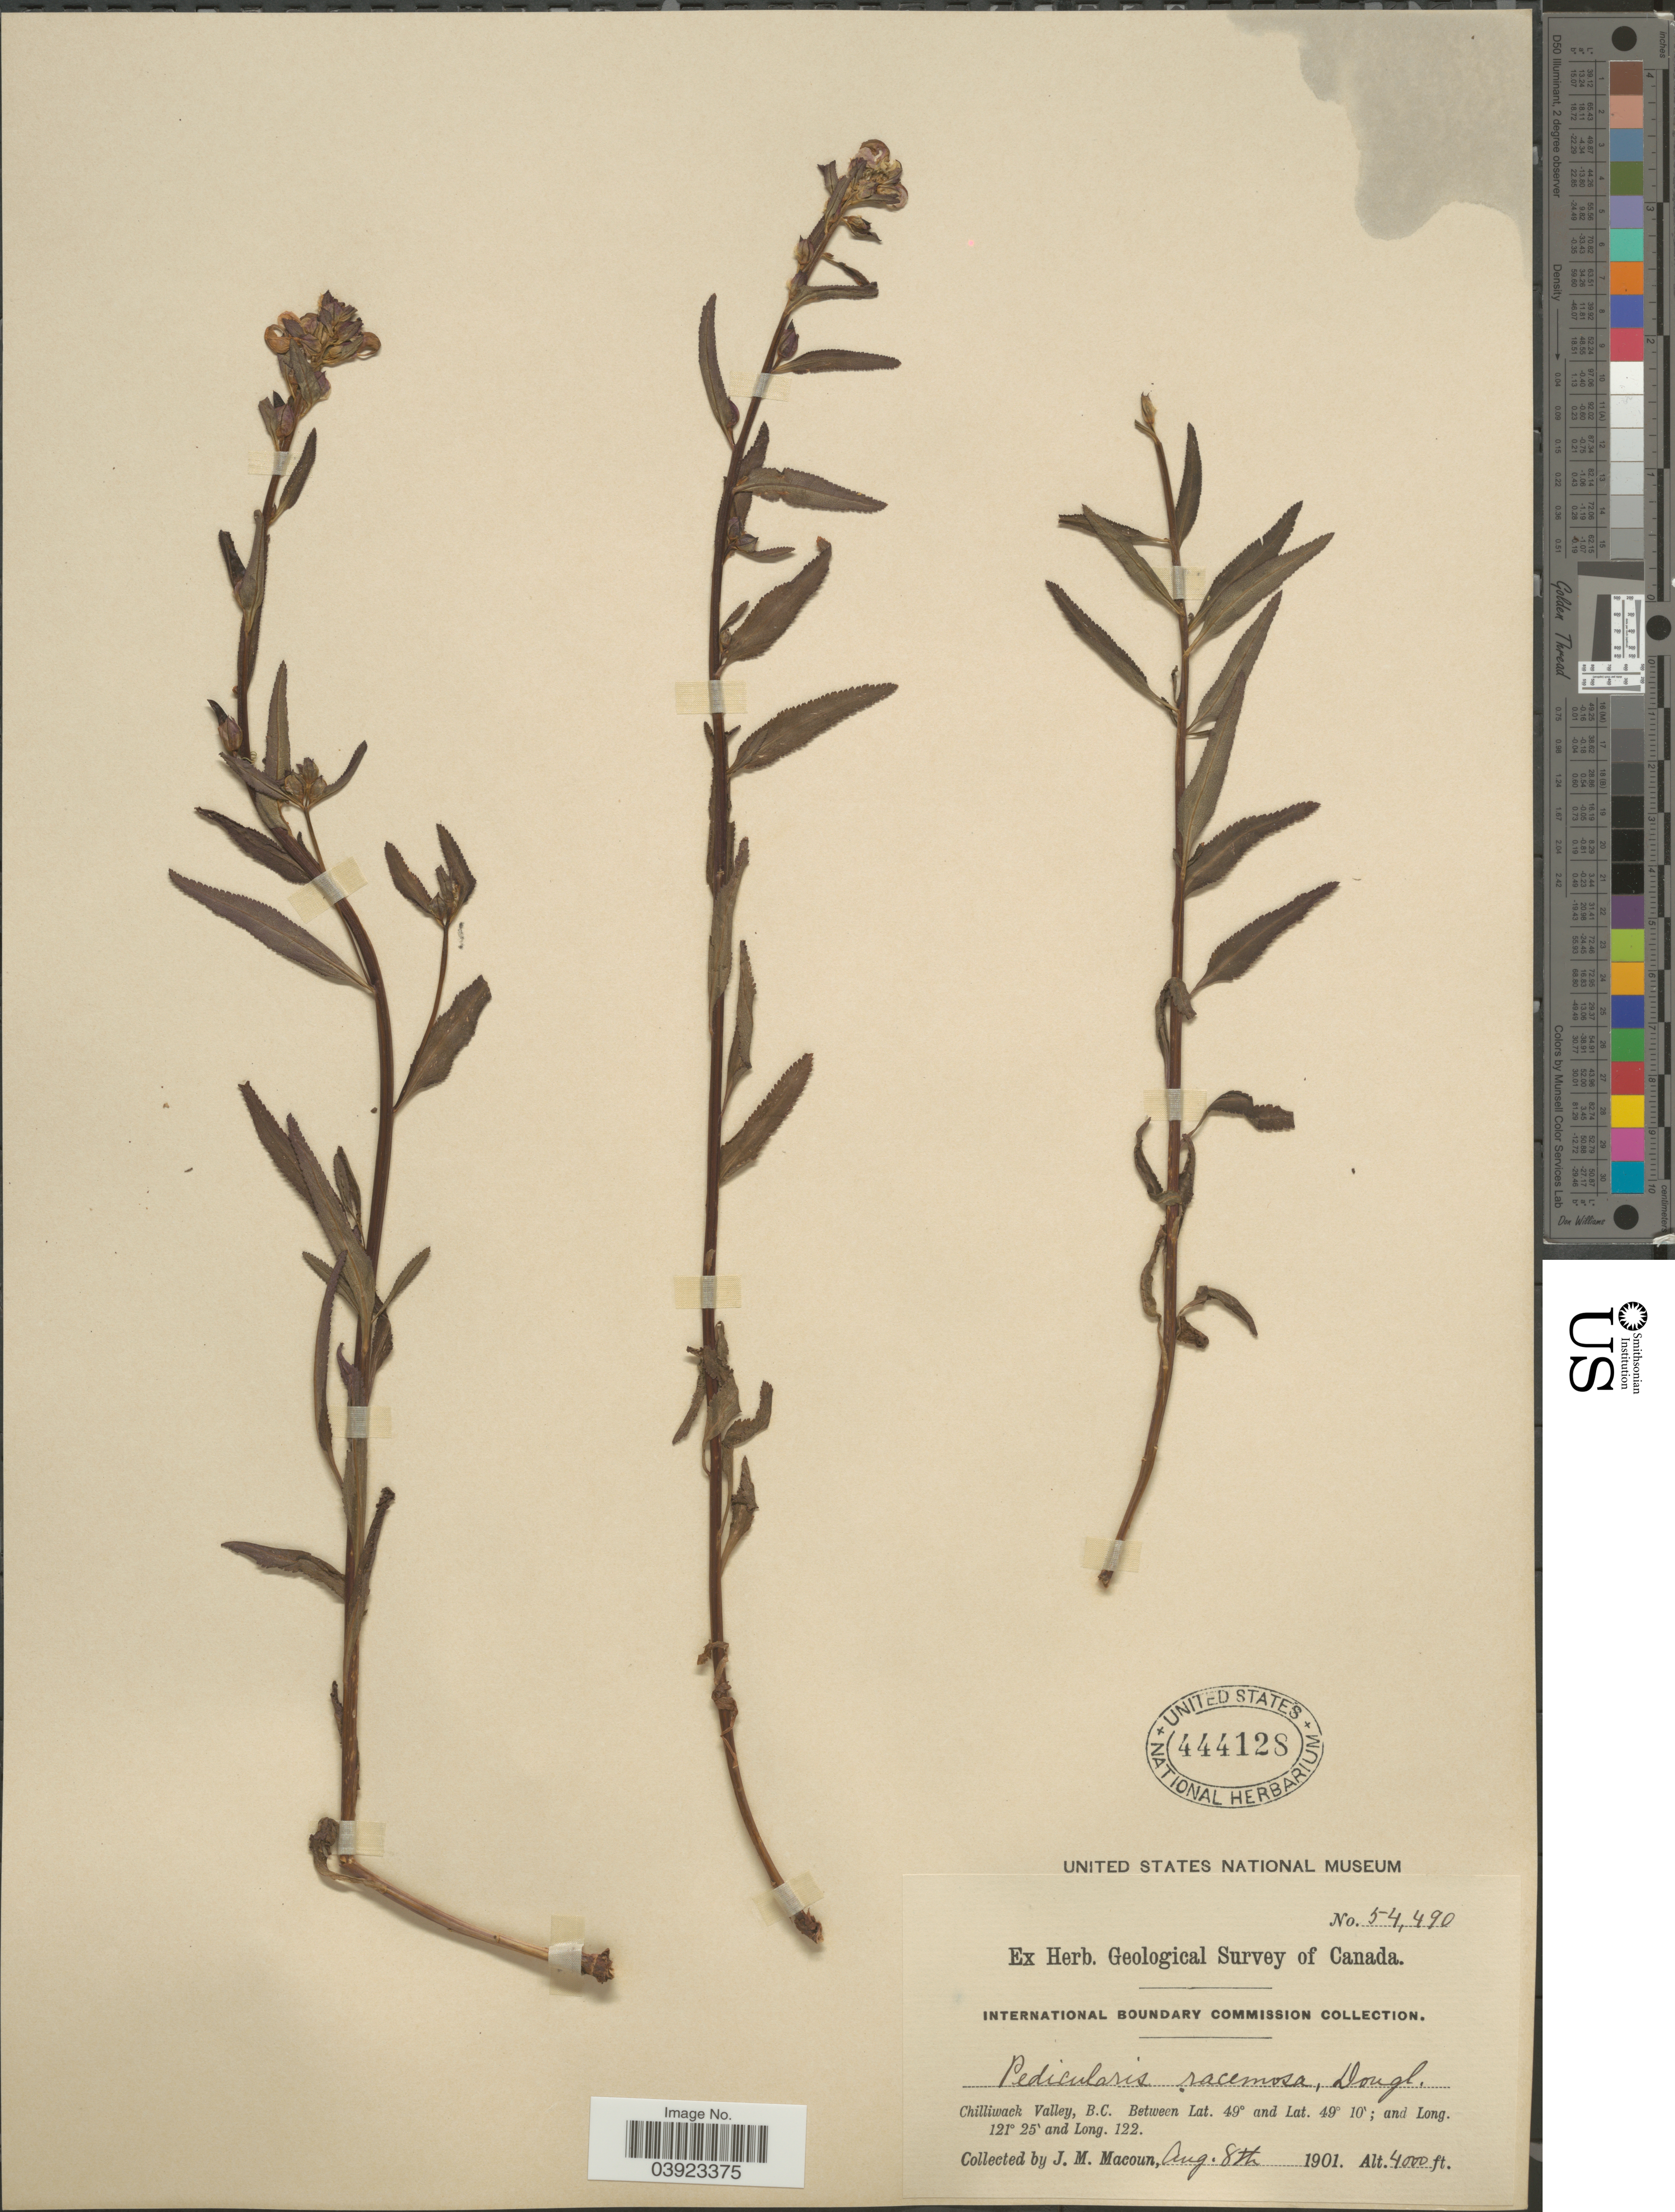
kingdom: Plantae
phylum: Tracheophyta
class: Magnoliopsida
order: Lamiales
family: Orobanchaceae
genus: Pedicularis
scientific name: Pedicularis racemosa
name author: Douglas ex Benth.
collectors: J. M. Macoun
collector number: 54490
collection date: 1901-08-08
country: Canada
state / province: British Columbia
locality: Chilliwack Valley.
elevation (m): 1219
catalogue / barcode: US 444128